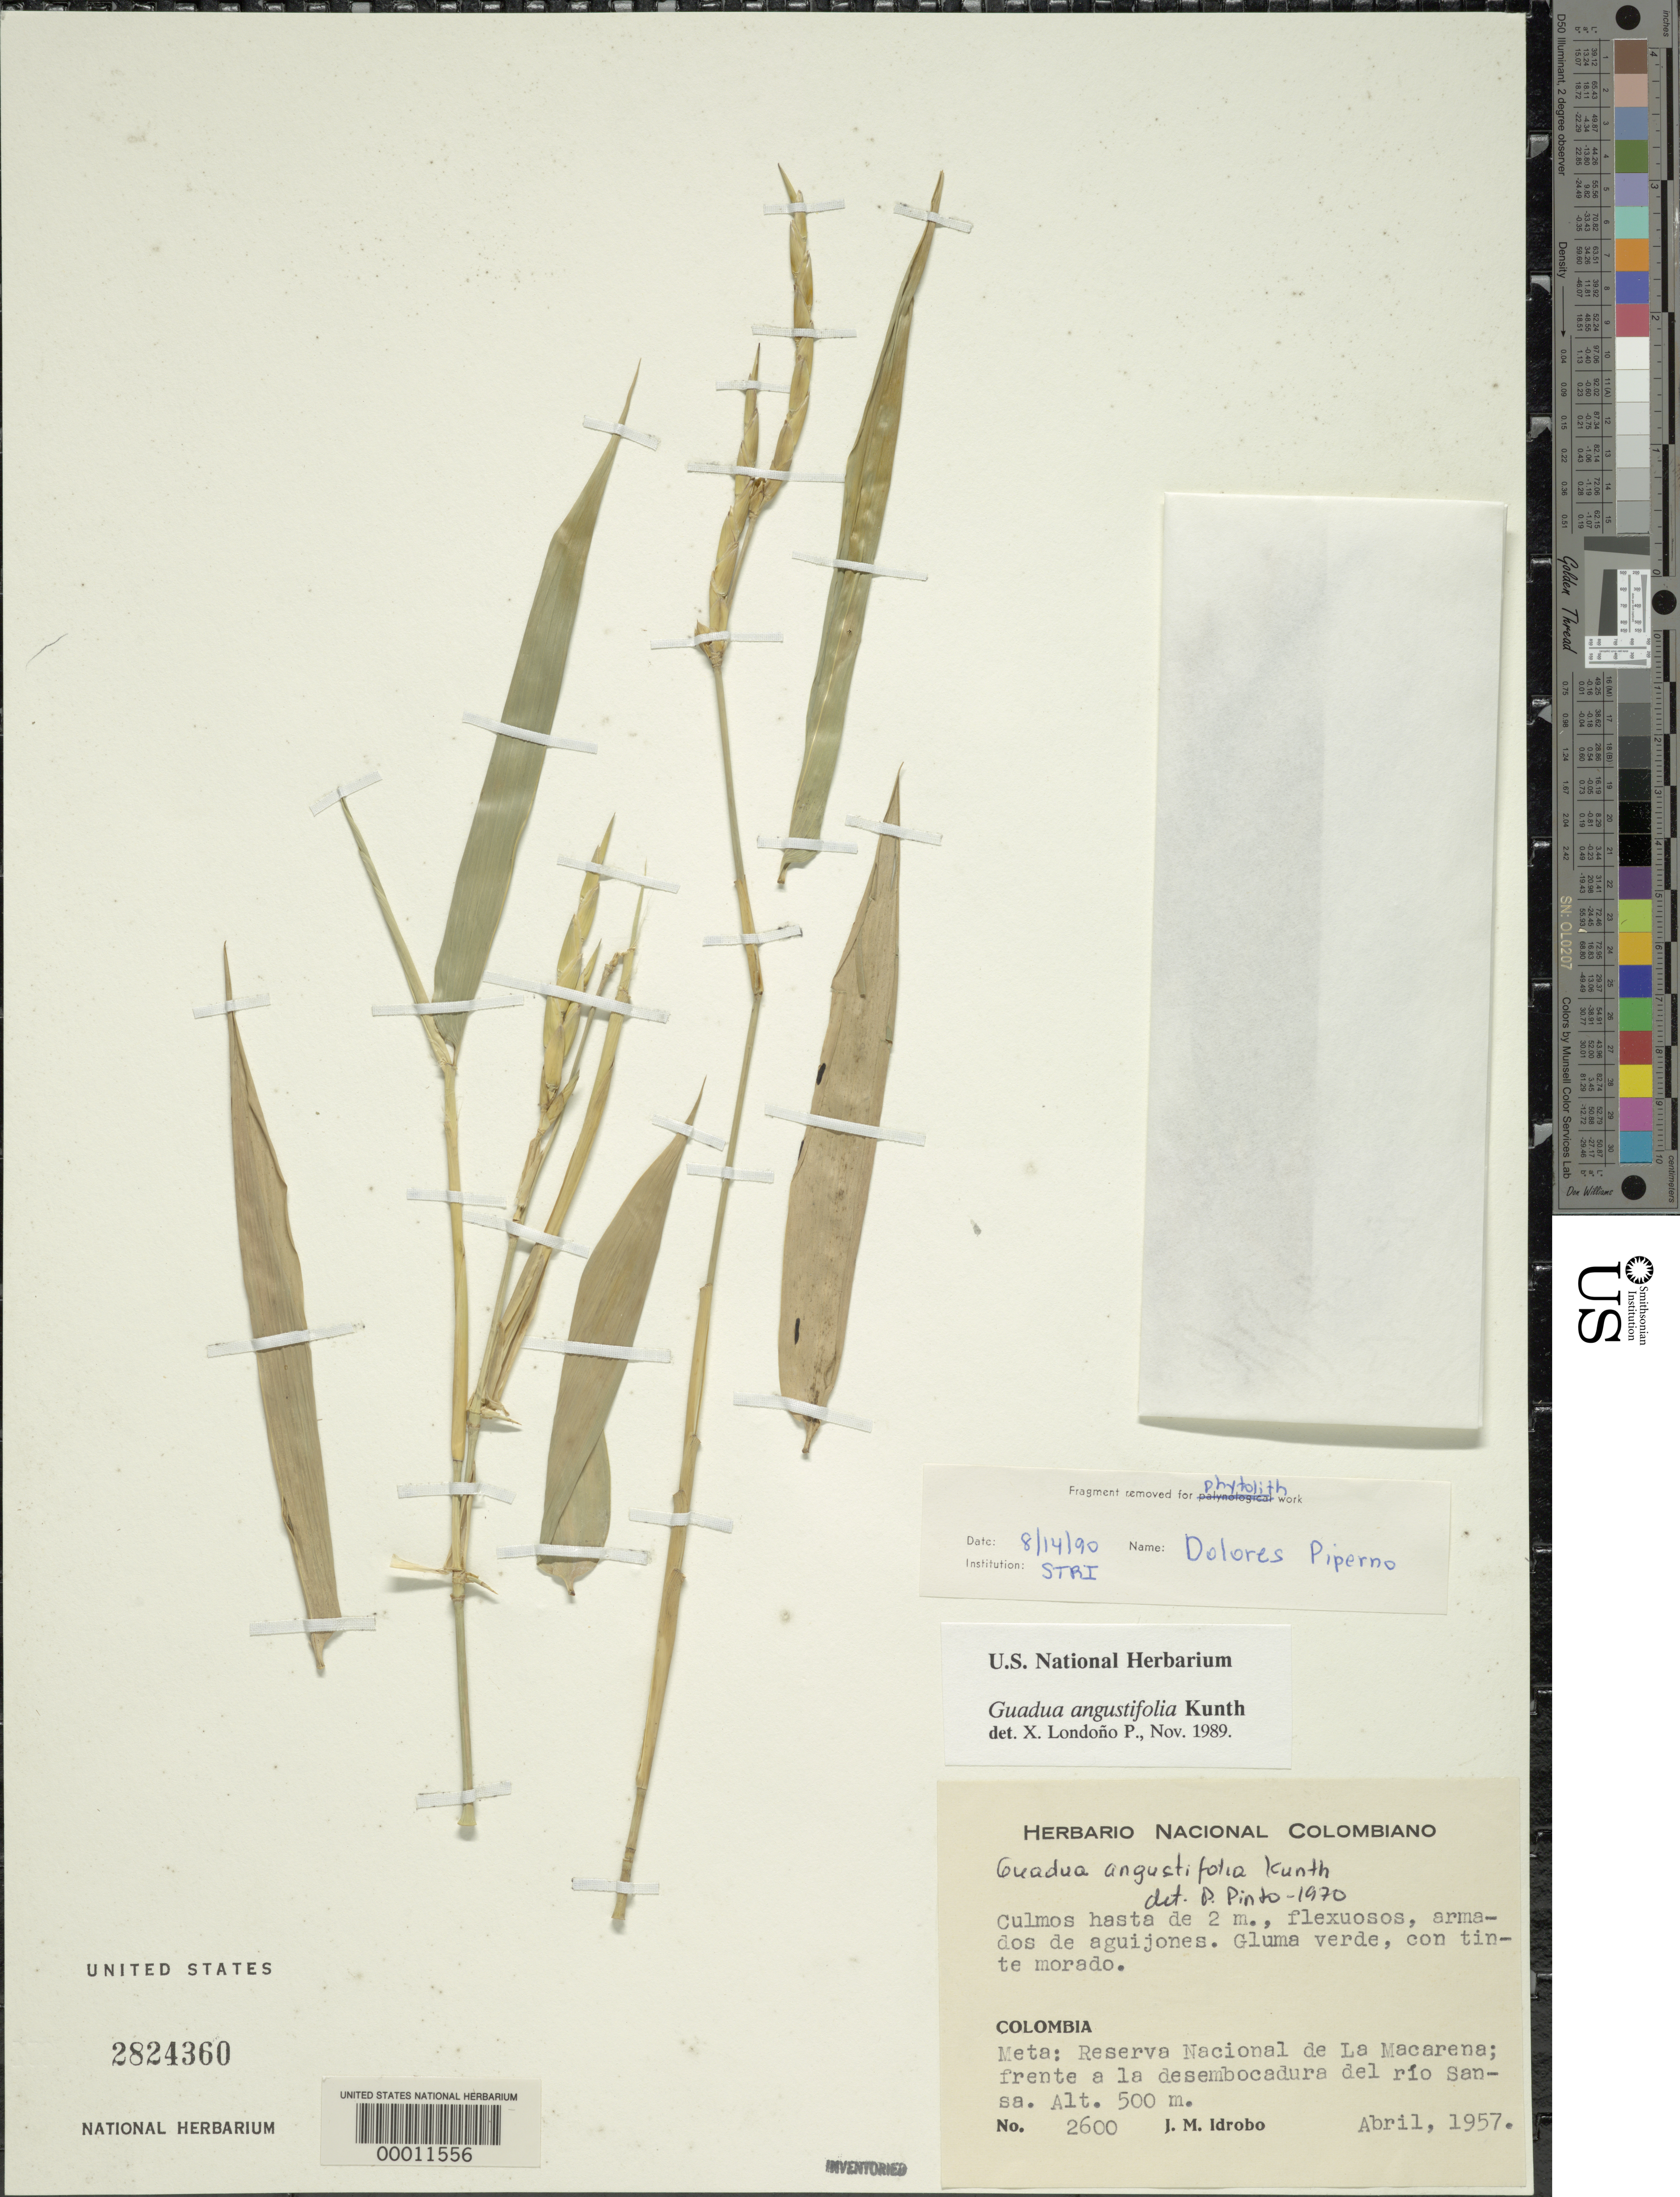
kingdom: Plantae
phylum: Tracheophyta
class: Liliopsida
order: Poales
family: Poaceae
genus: Guadua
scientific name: Guadua angustifolia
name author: Kunth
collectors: J. M. Idrobo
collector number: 2600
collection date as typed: Apr 1957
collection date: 1957-04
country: Colombia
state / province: Meta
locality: Reserva Nacional de la Macarena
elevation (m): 500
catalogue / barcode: US 2824360